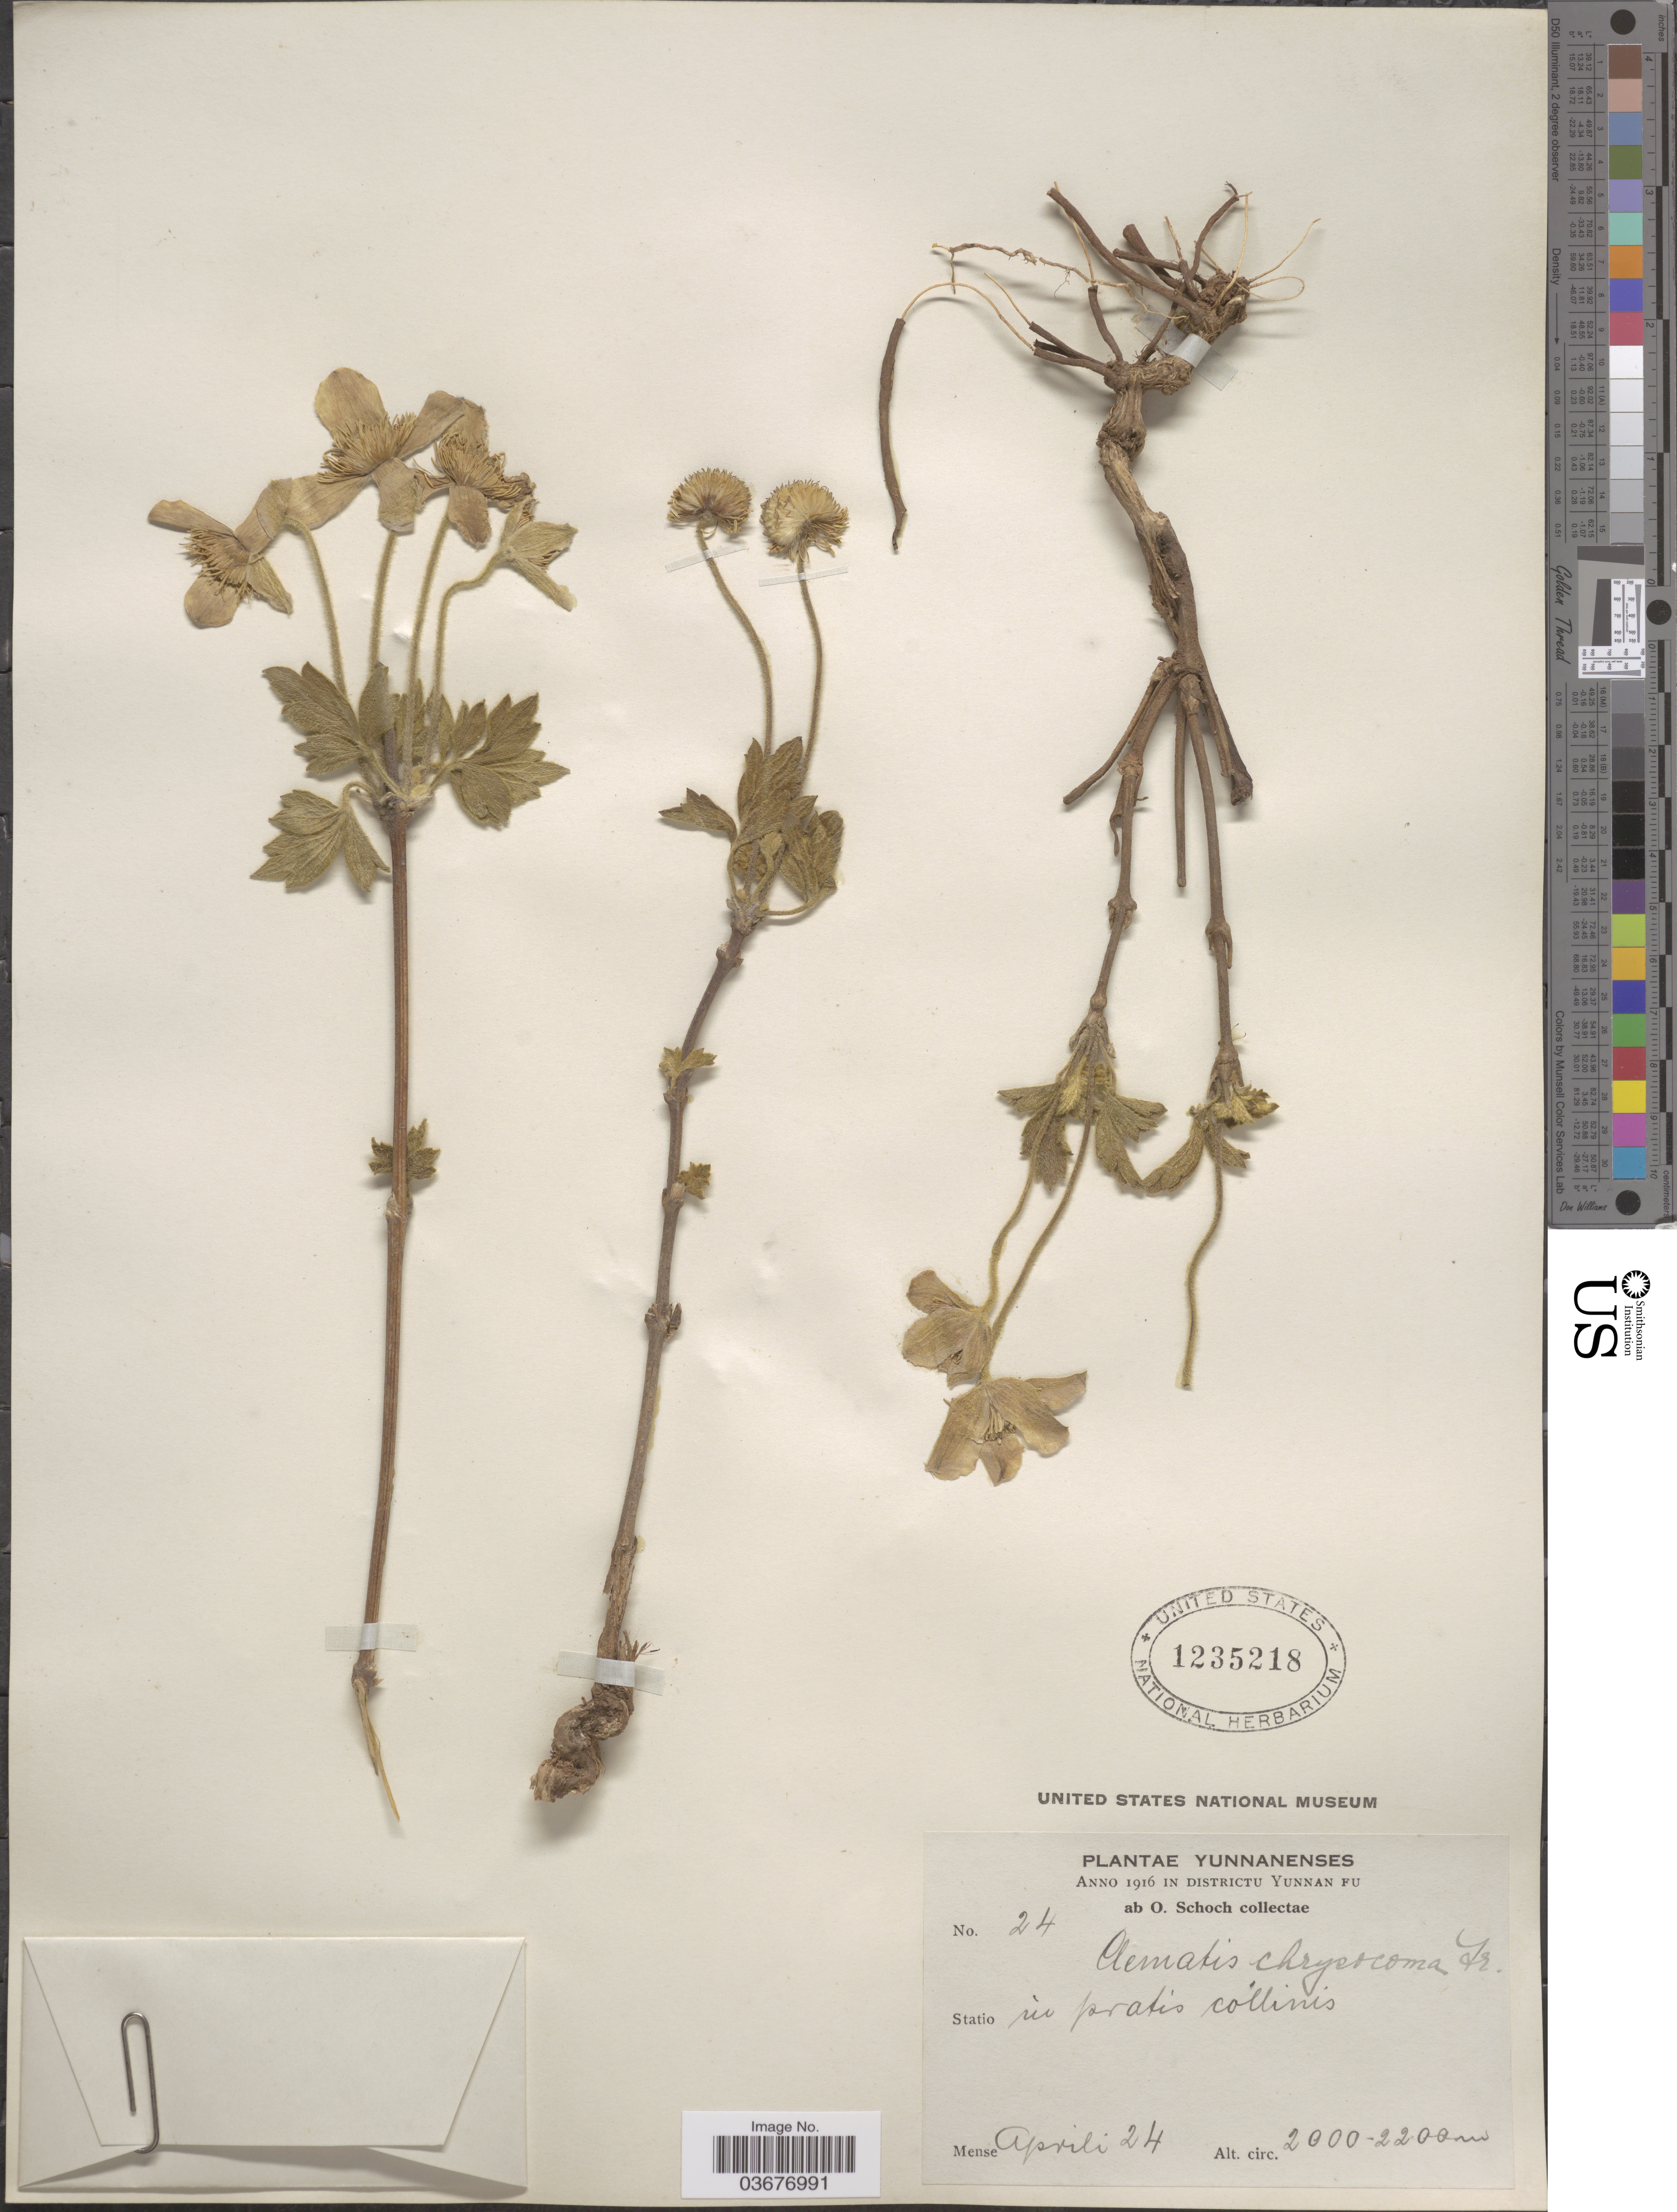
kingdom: Plantae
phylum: Tracheophyta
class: Magnoliopsida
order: Ranunculales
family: Ranunculaceae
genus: Clematis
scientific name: Clematis chrysocoma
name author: Franch.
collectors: O. Schoch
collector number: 24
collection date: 1916-04-24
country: China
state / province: Yunnan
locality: Districtu Yunnan Fu. Statio in pratis collinis.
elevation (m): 2000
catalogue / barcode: US 1235218